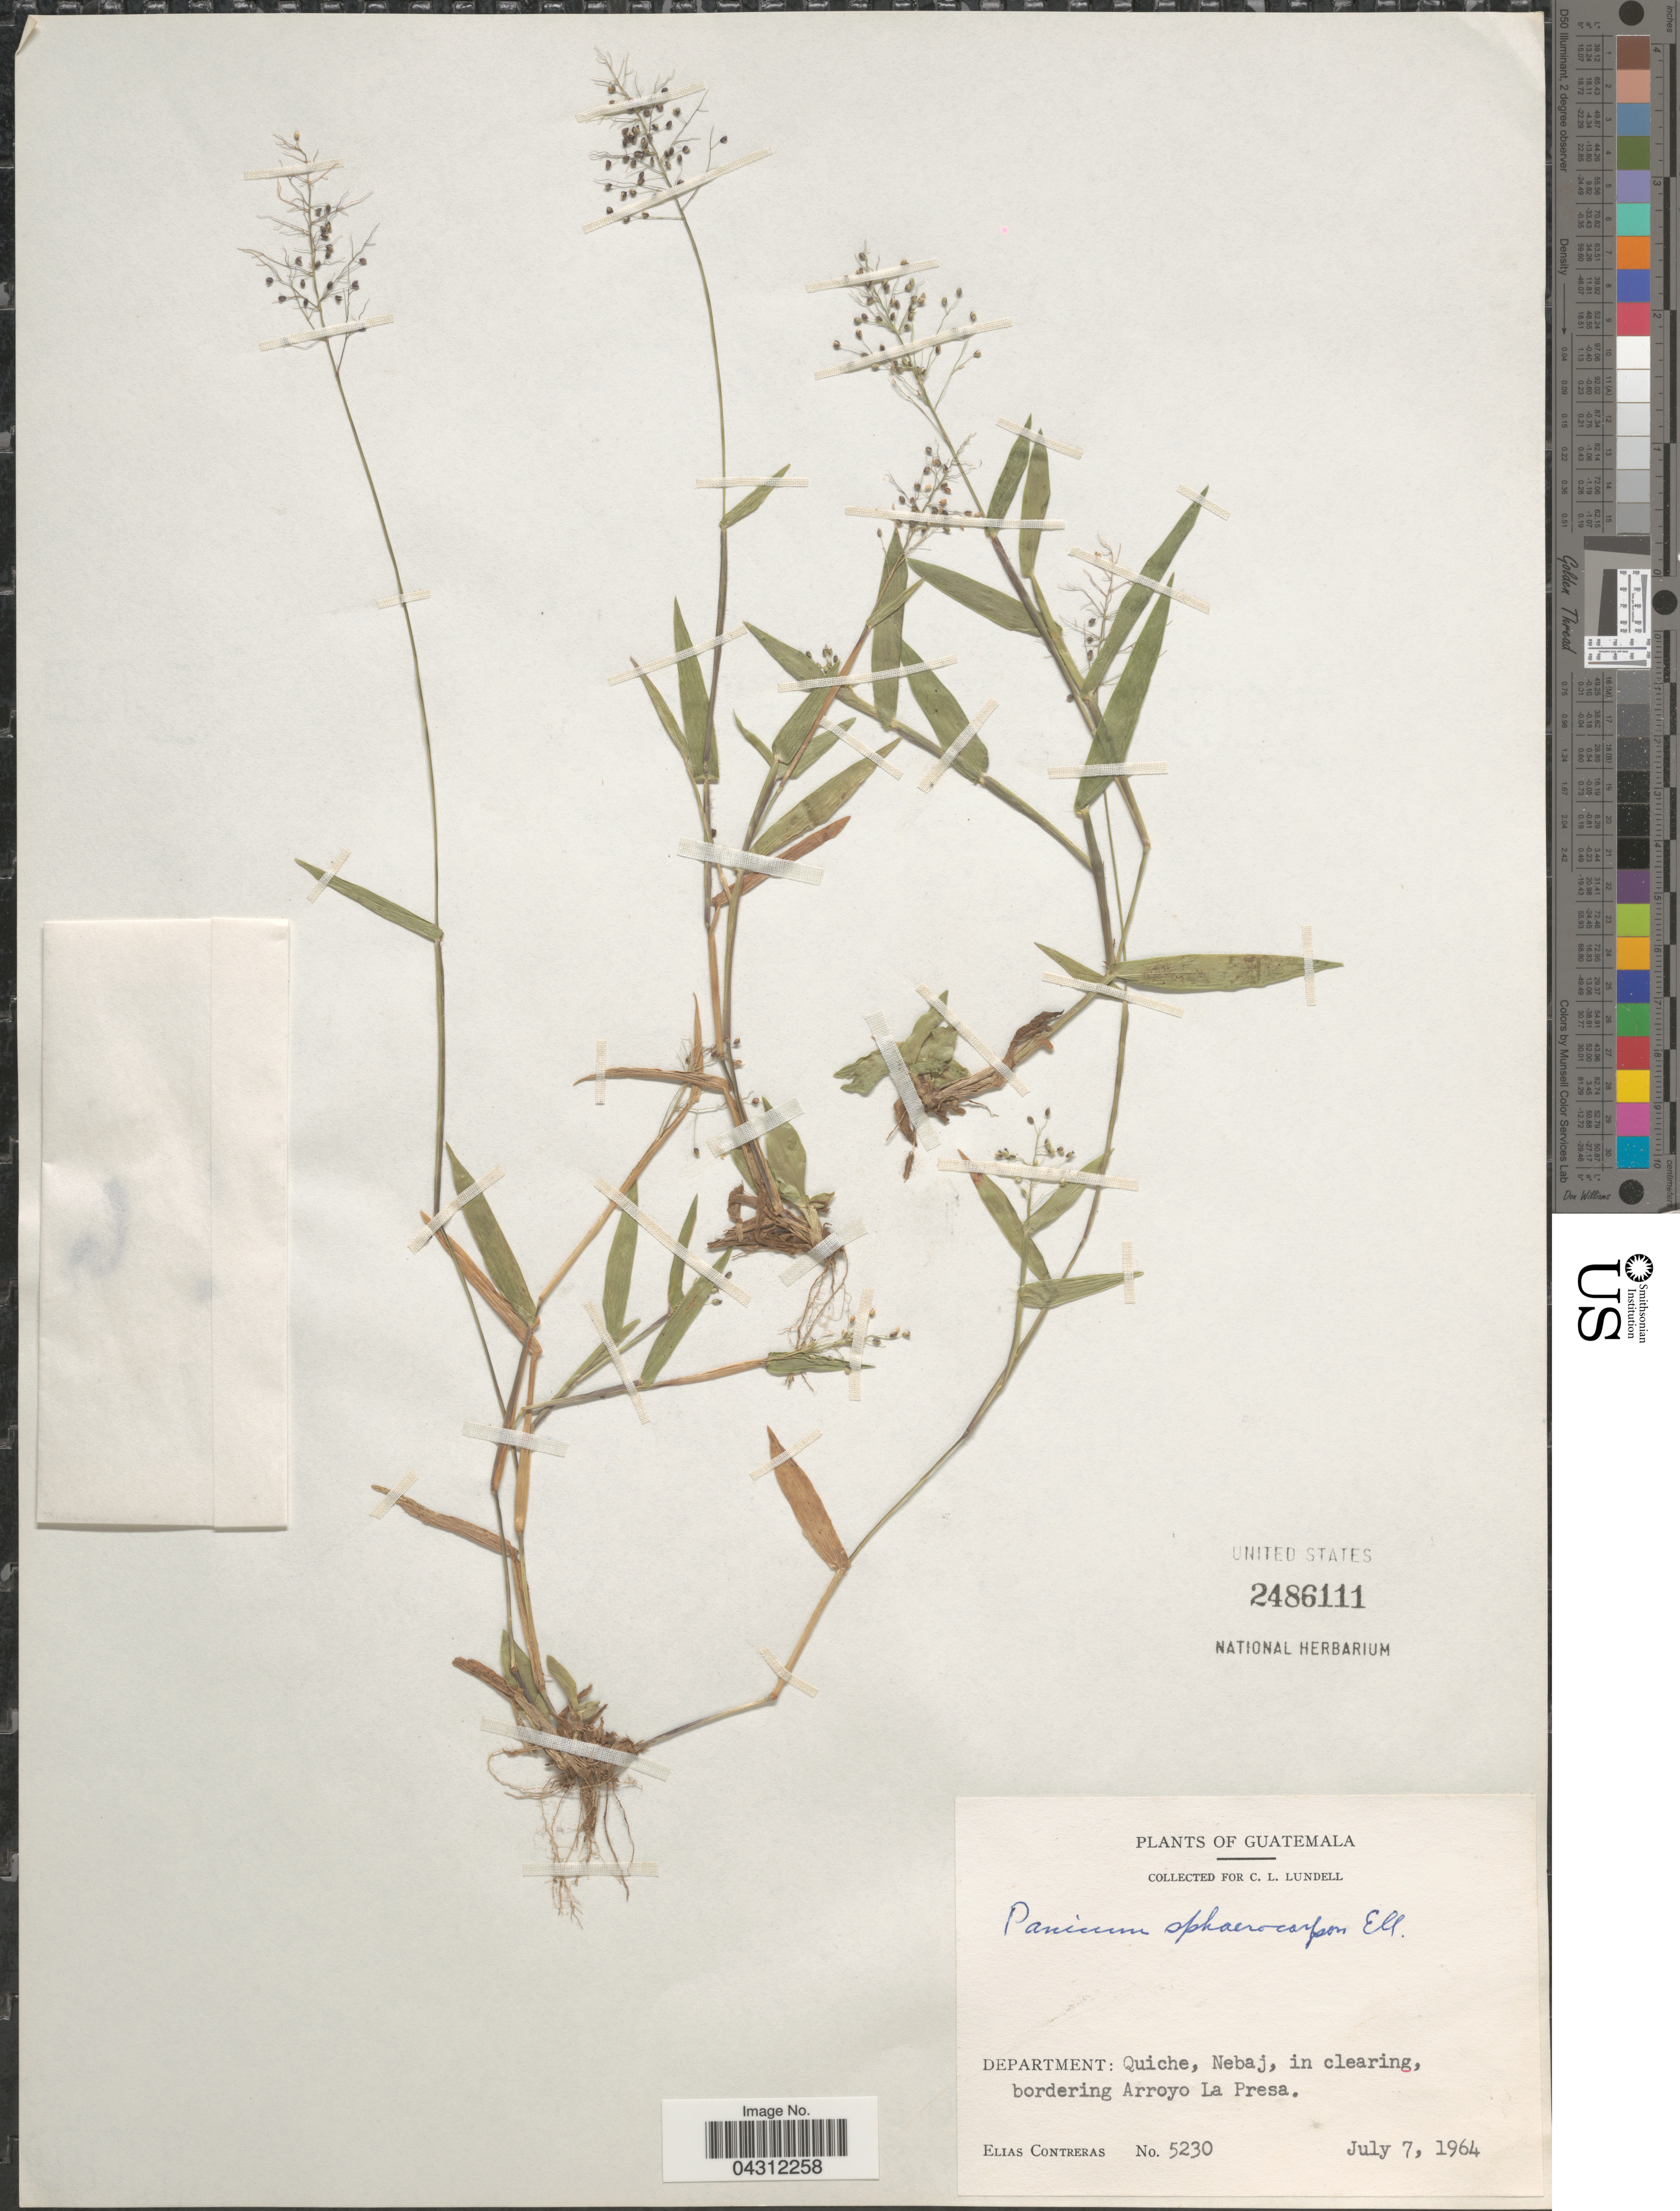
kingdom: Plantae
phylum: Tracheophyta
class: Liliopsida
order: Poales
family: Poaceae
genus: Dichanthelium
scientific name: Dichanthelium sphaerocarpon var. sphaerocarpon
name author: (Elliott) Gould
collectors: E. Contreras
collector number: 5230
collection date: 1964-07-07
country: Guatemala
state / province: El Quiche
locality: Department: Quiche, Nebaj, in clearing, bordering Arroyo La Presa.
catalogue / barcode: US 2486111